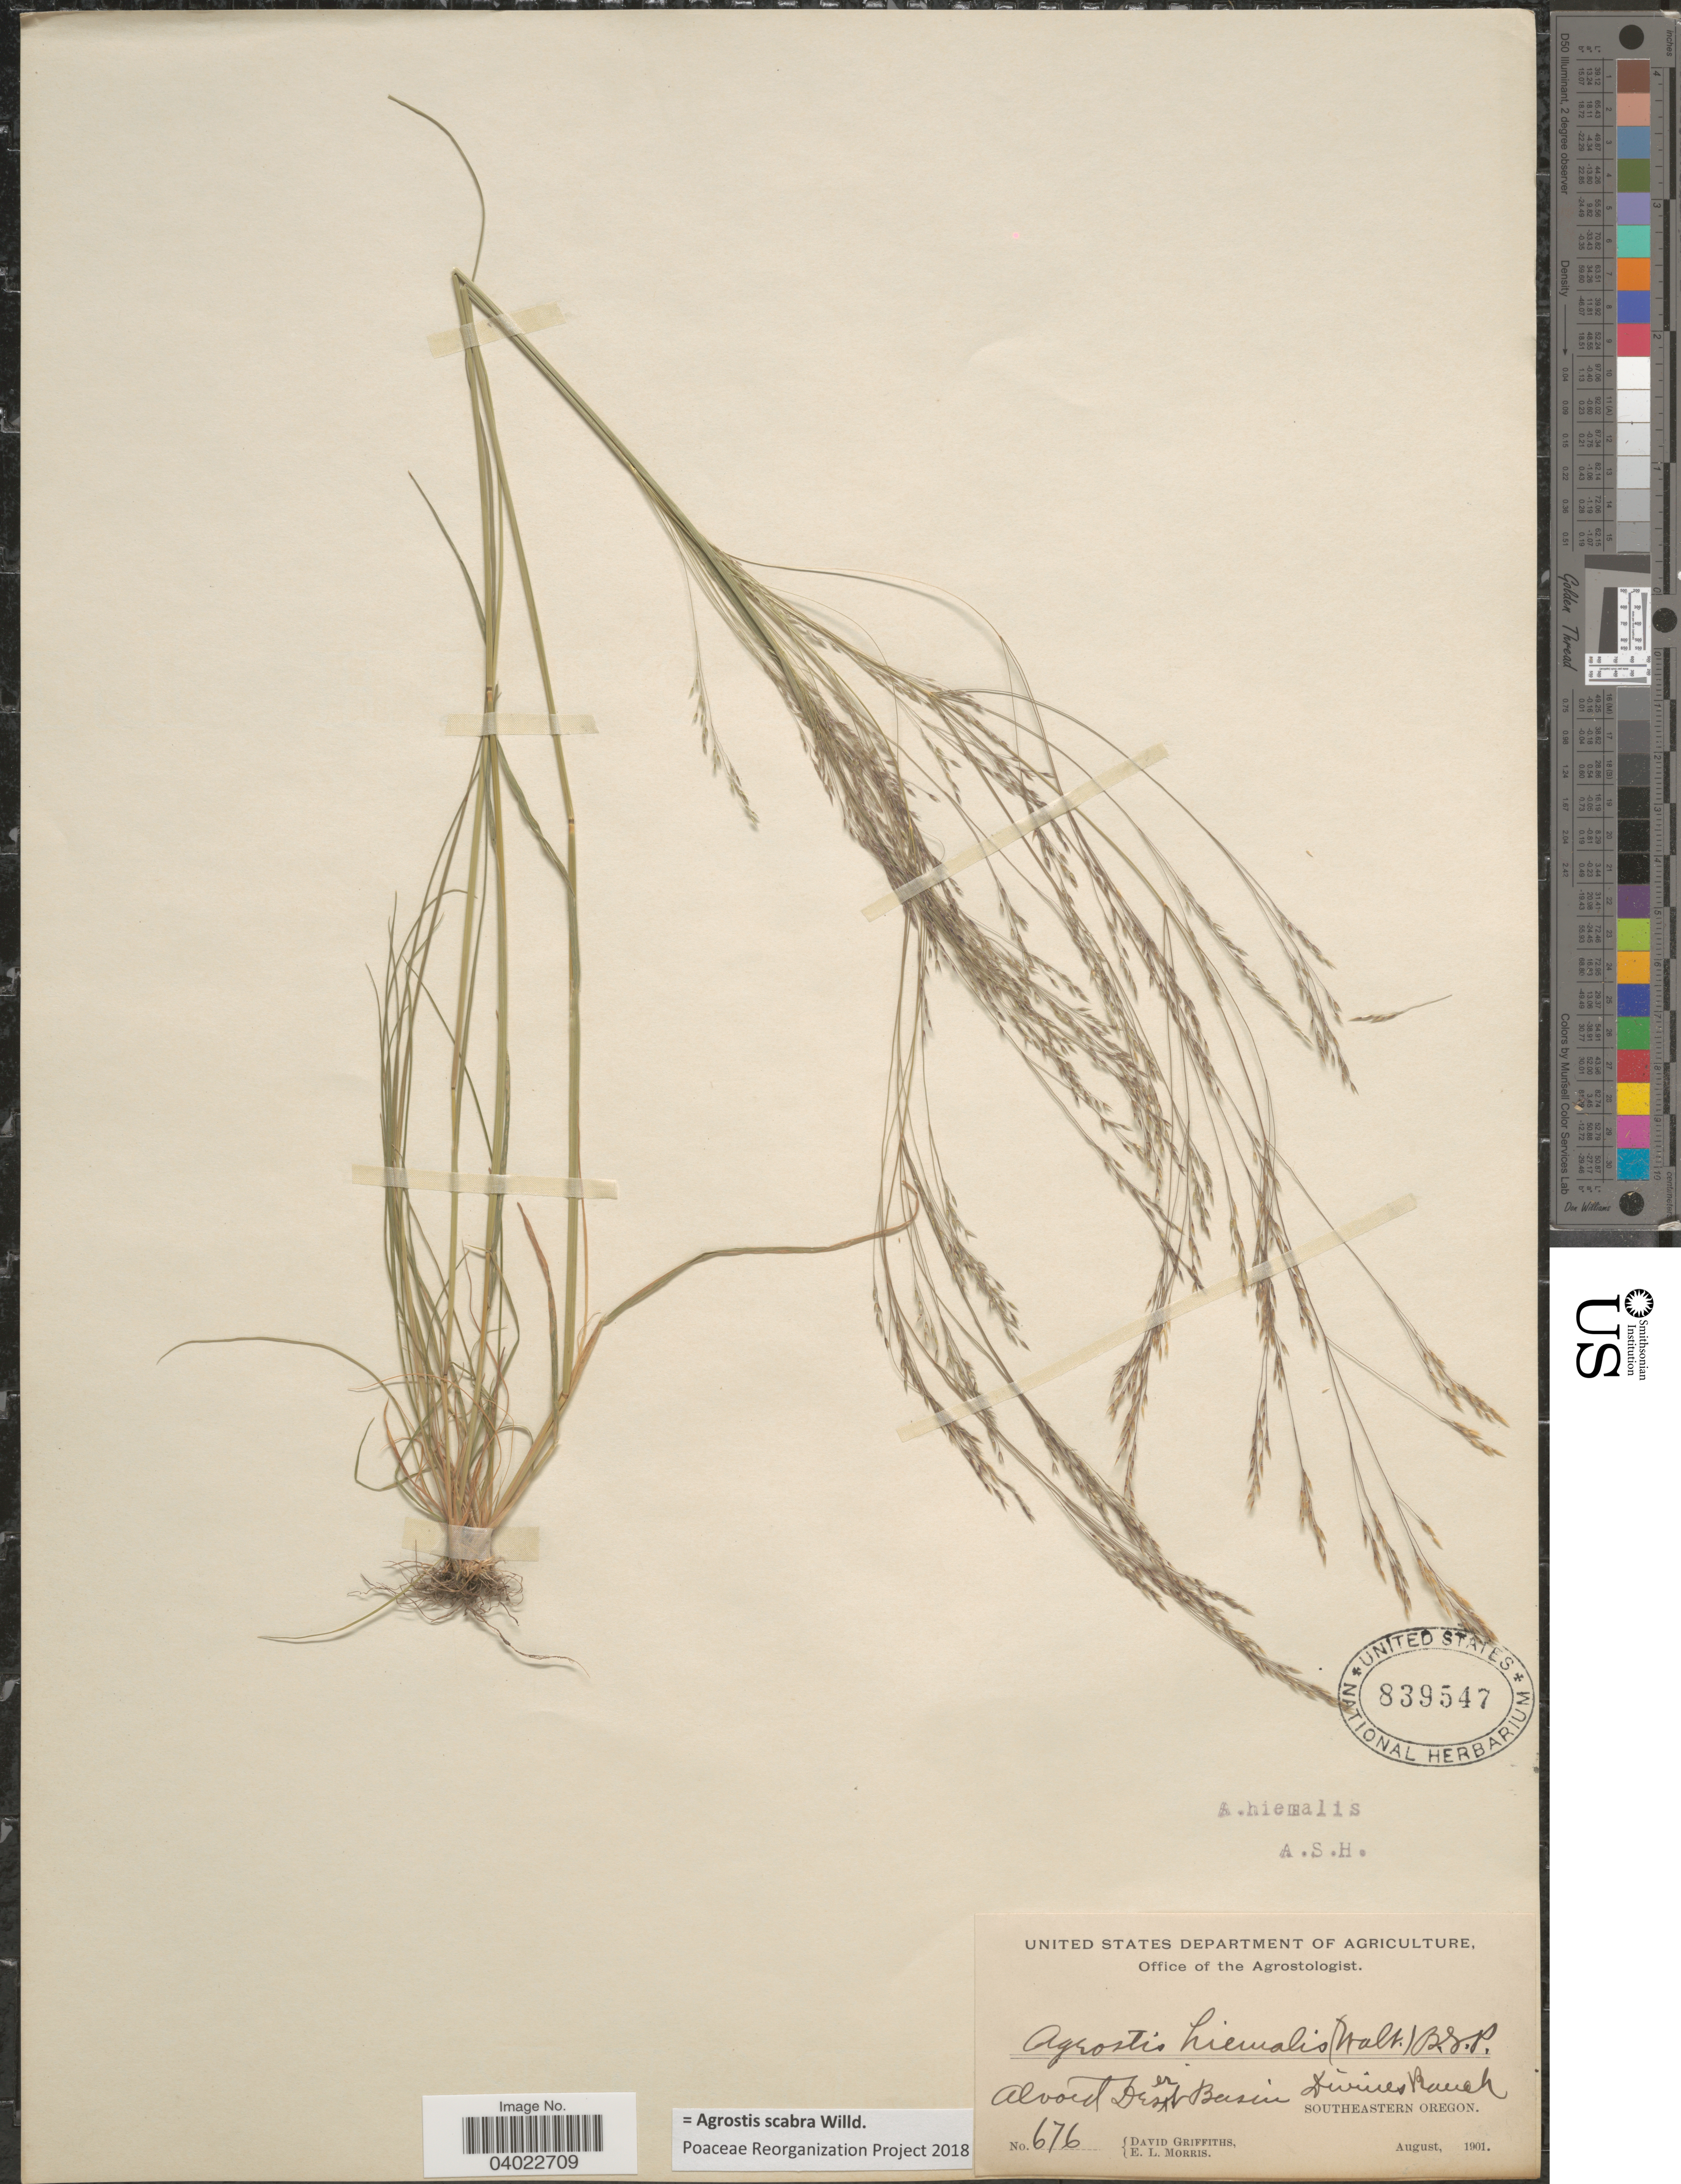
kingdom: Plantae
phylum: Tracheophyta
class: Liliopsida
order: Poales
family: Poaceae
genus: Agrostis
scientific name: Agrostis scabra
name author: Willd.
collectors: D. Griffiths & E. Morris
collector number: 676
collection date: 1901-08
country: United States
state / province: Oregon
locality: About Desert Basin Divines Ranch. Southeastern Oregon.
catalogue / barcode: US 839547